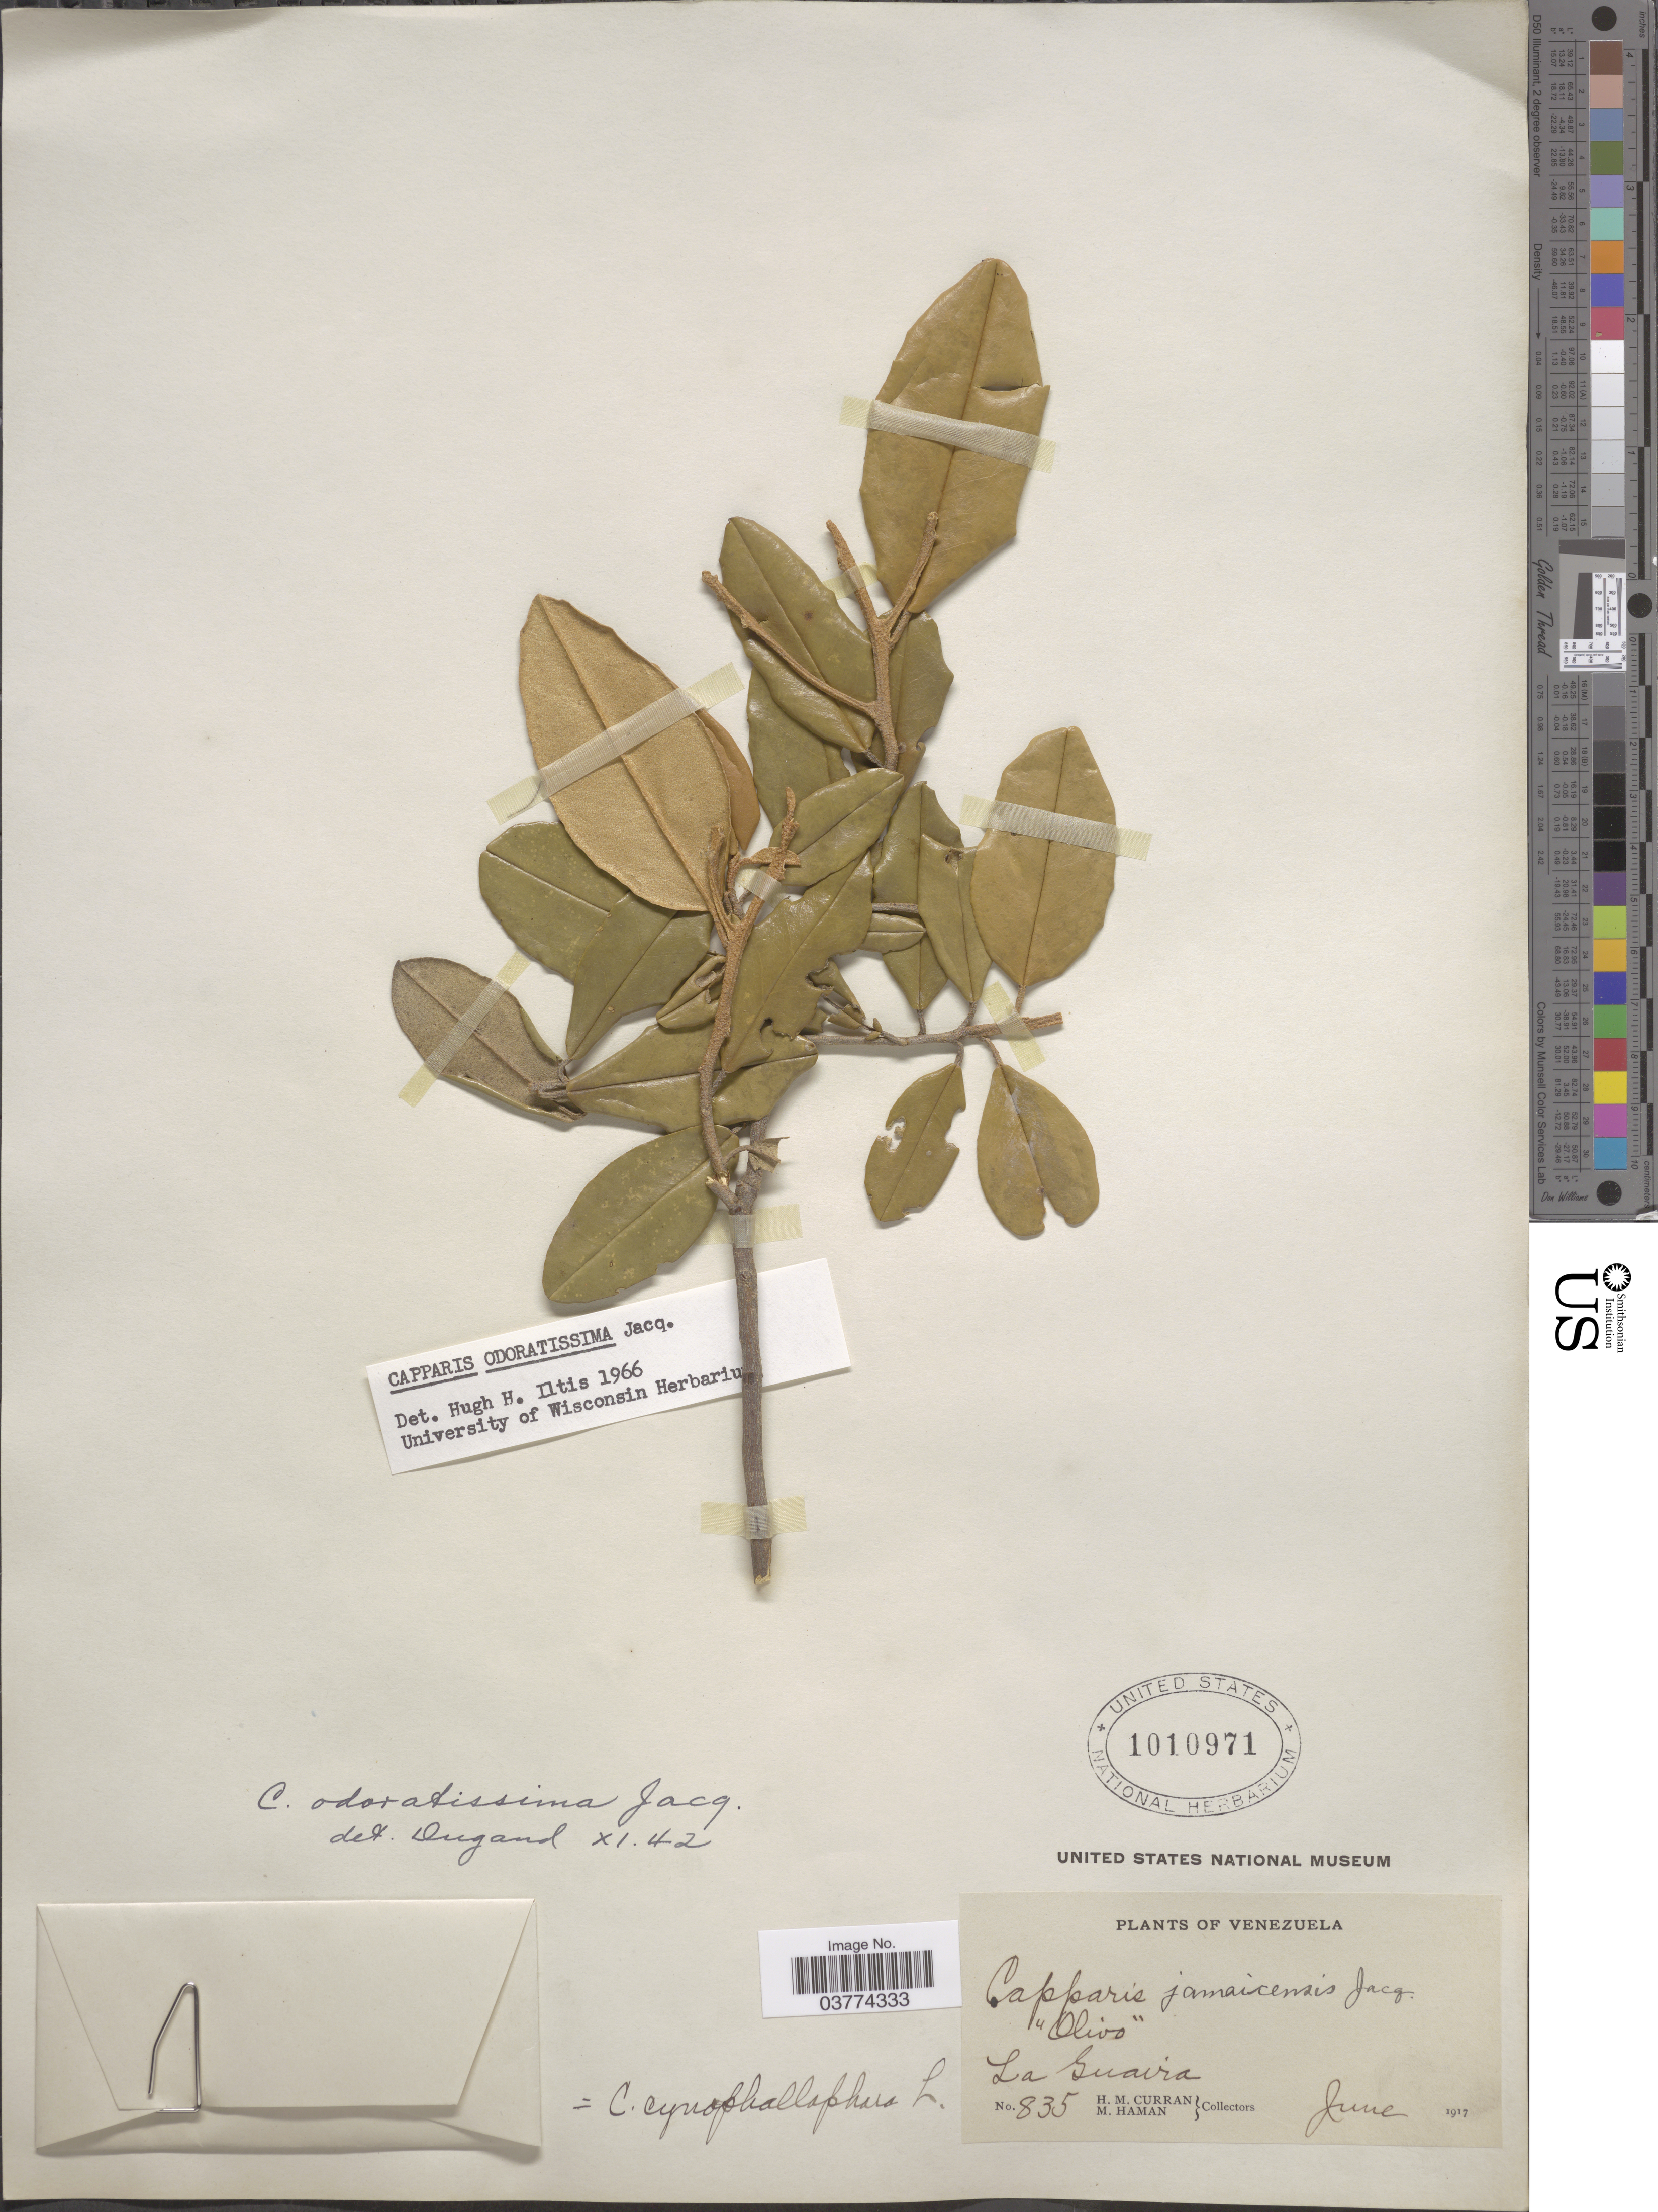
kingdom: Plantae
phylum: Tracheophyta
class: Magnoliopsida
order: Brassicales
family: Capparaceae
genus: Quadrella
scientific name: Quadrella odoratissima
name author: (Jacq.) Hutch.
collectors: H. M. Curran & M. Haman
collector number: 835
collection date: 1917-06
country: Venezuela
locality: La Guaira.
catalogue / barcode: US 1010971